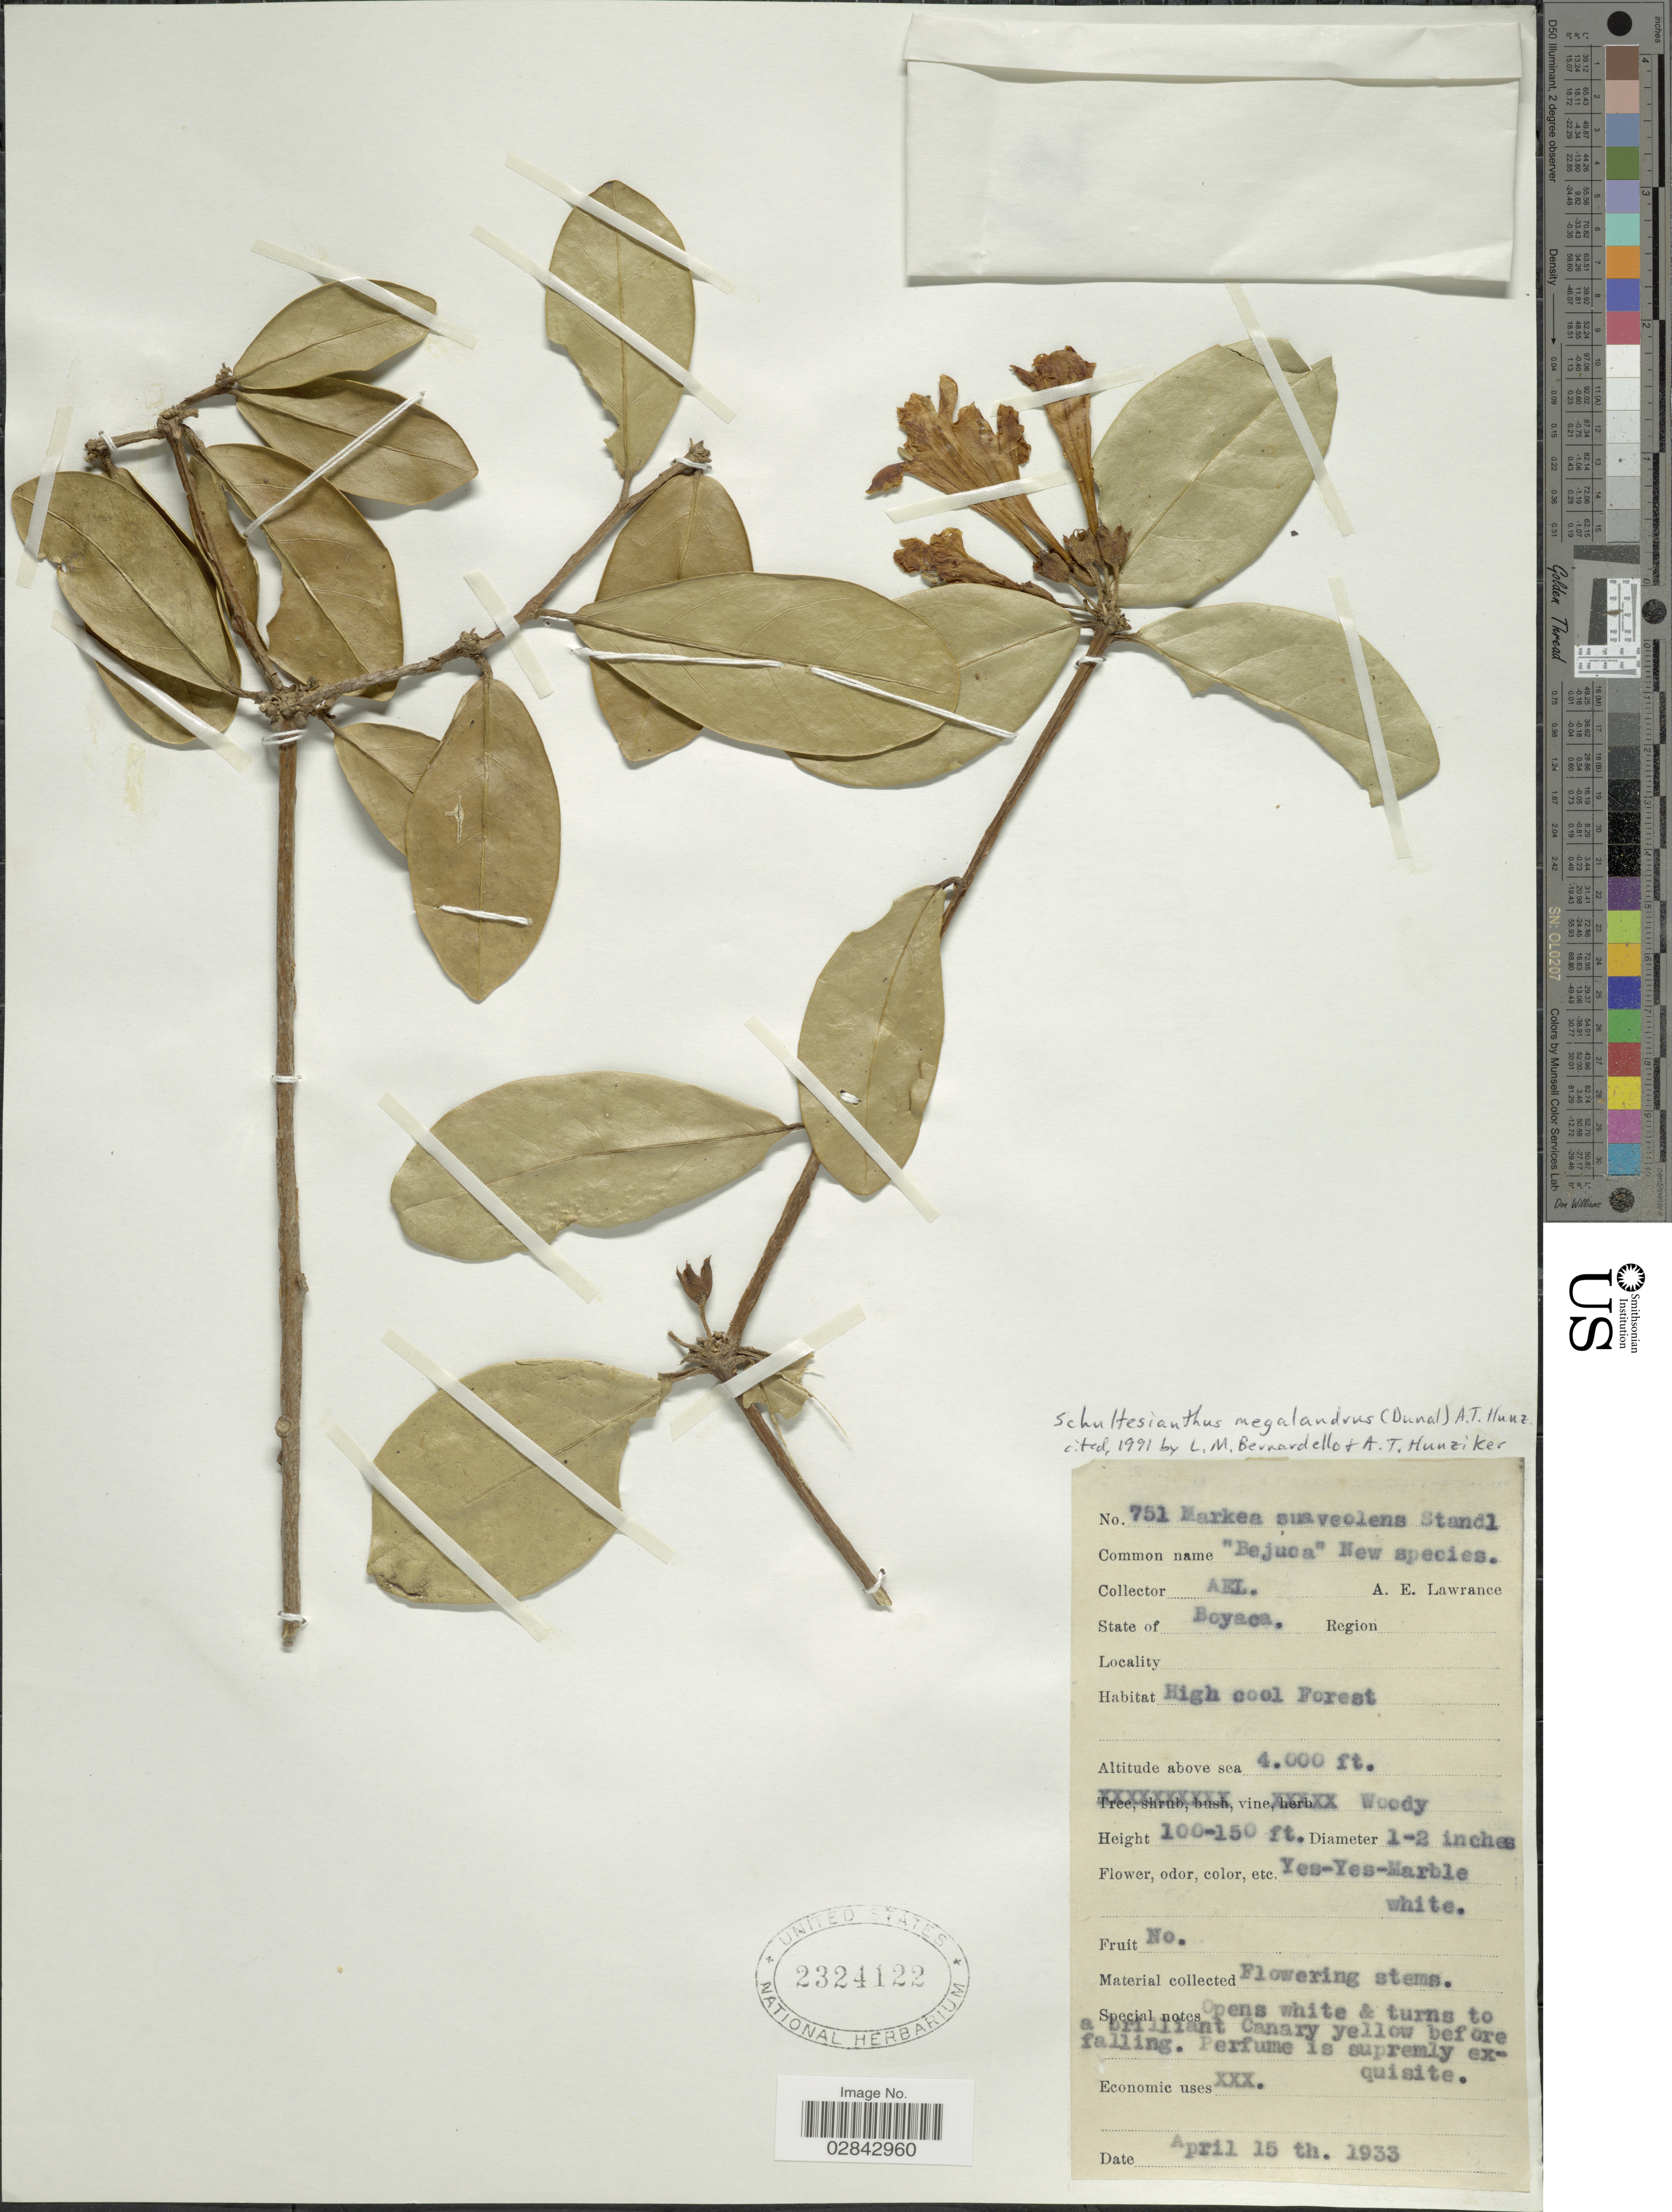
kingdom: Plantae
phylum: Tracheophyta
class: Magnoliopsida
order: Solanales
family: Solanaceae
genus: Schultesianthus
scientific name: Schultesianthus megalandrus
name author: (Dunal) Hunz.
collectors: A. Lawrance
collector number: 751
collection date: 1933-04-15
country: Colombia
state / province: Boyacá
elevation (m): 1219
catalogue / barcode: US 2324122